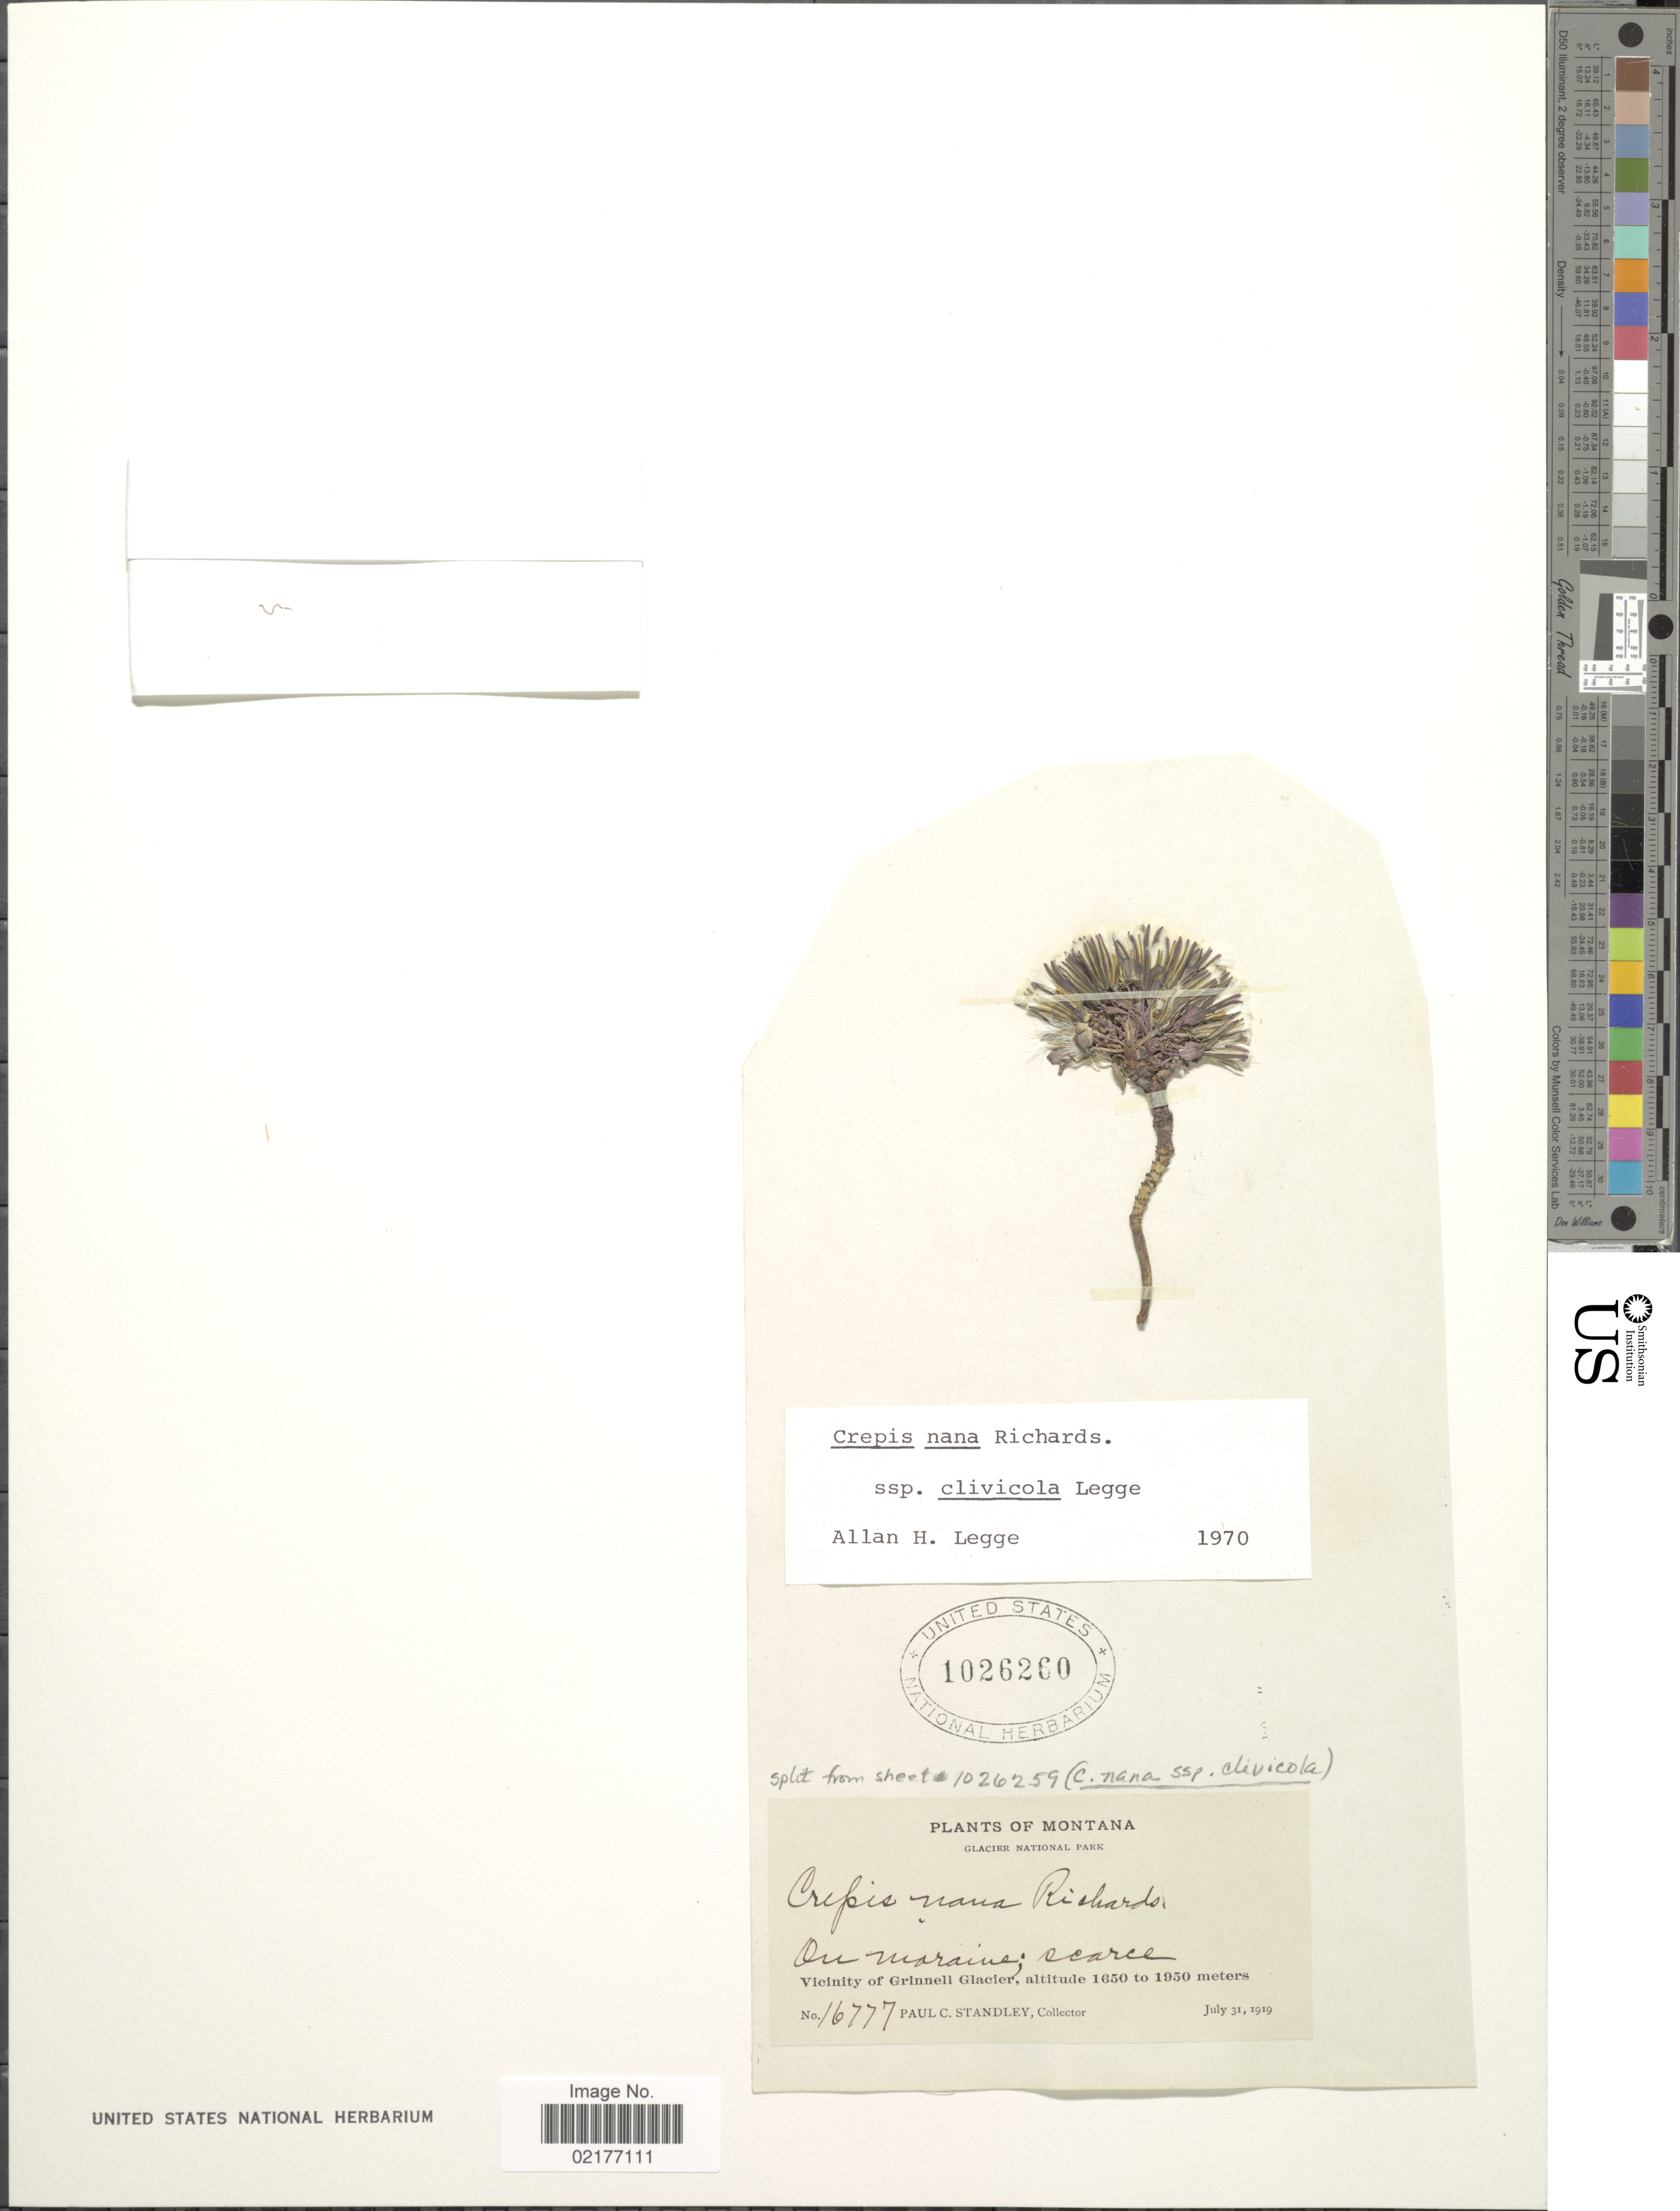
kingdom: Plantae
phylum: Tracheophyta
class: Magnoliopsida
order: Asterales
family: Asteraceae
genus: Askellia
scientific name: Askellia pygmaea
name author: (Ledeb.) Sennikov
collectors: P. C. Standley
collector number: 16777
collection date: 1919-07-31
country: United States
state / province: Montana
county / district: Glacier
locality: Glacier National Park, Vicinity of Grinnell Glacier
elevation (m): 1650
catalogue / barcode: US 1026260